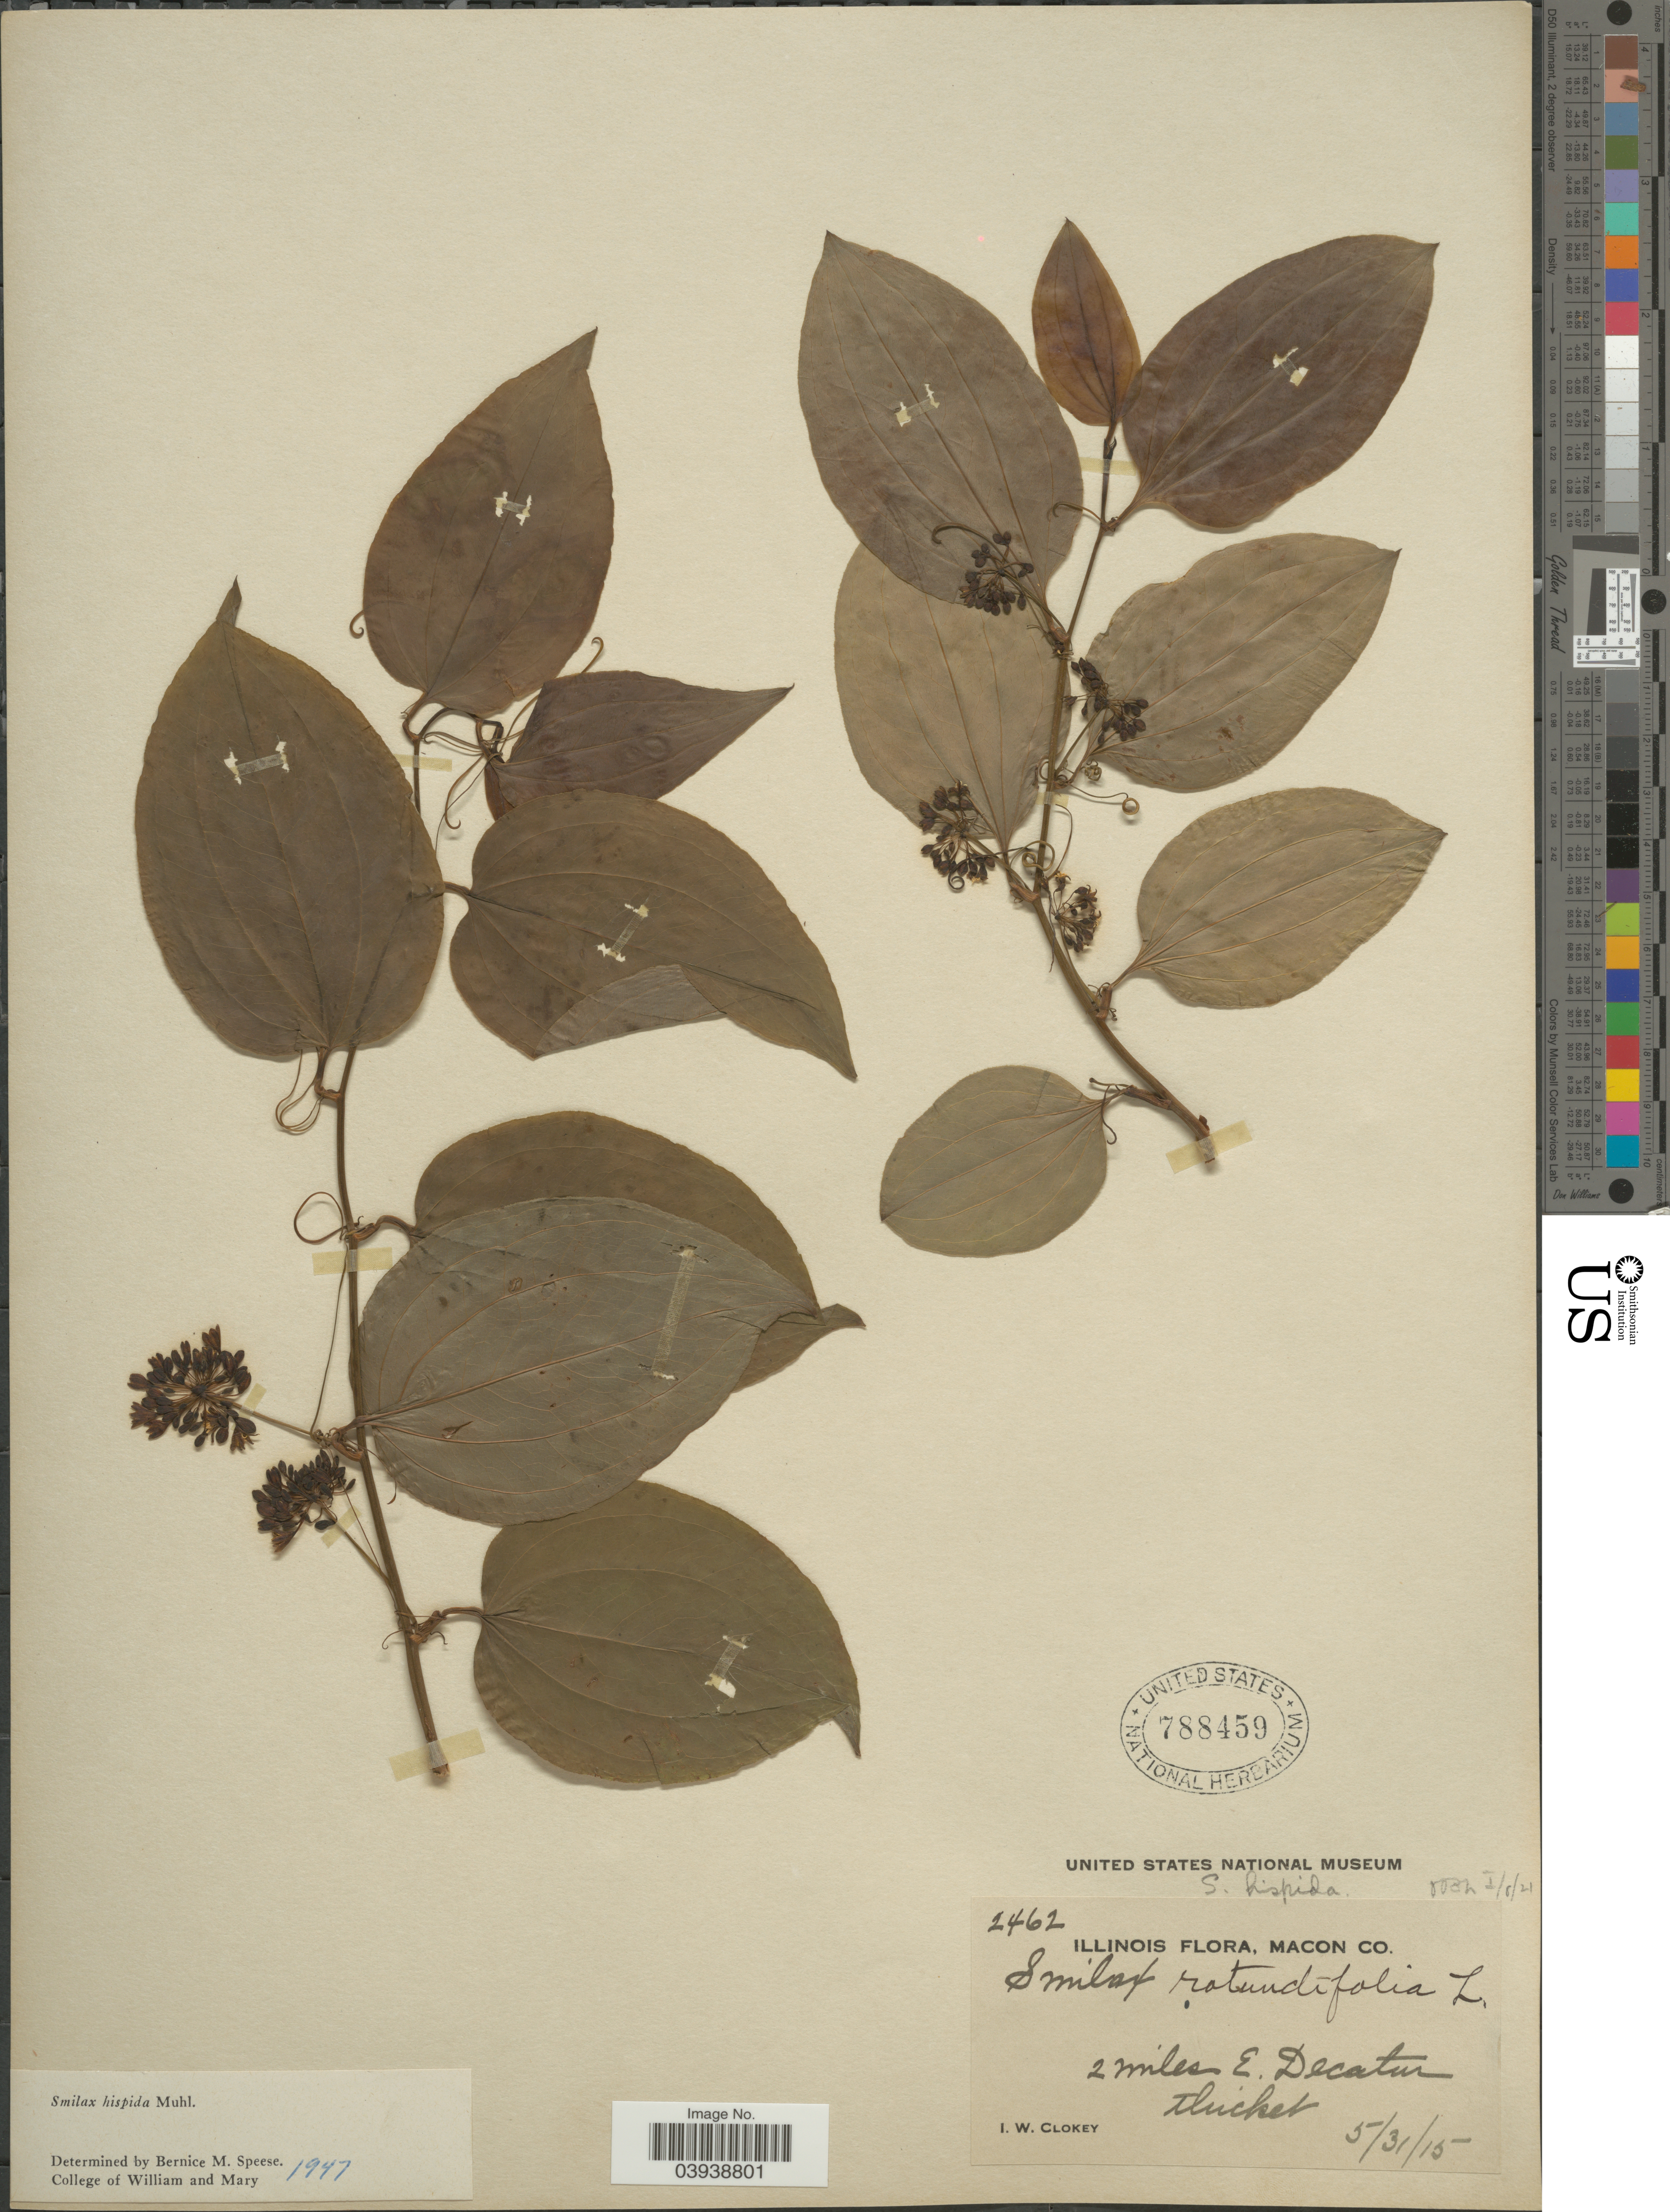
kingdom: Plantae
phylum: Tracheophyta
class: Liliopsida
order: Liliales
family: Smilacaceae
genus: Smilax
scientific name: Smilax hispida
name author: Raf.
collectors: I. W. Clokey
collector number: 2462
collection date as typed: Transcribed d/m/y: 31/5/15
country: United States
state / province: Illinois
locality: Macon Co. 2 miles E. Decatur thicket.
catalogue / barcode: US 788459